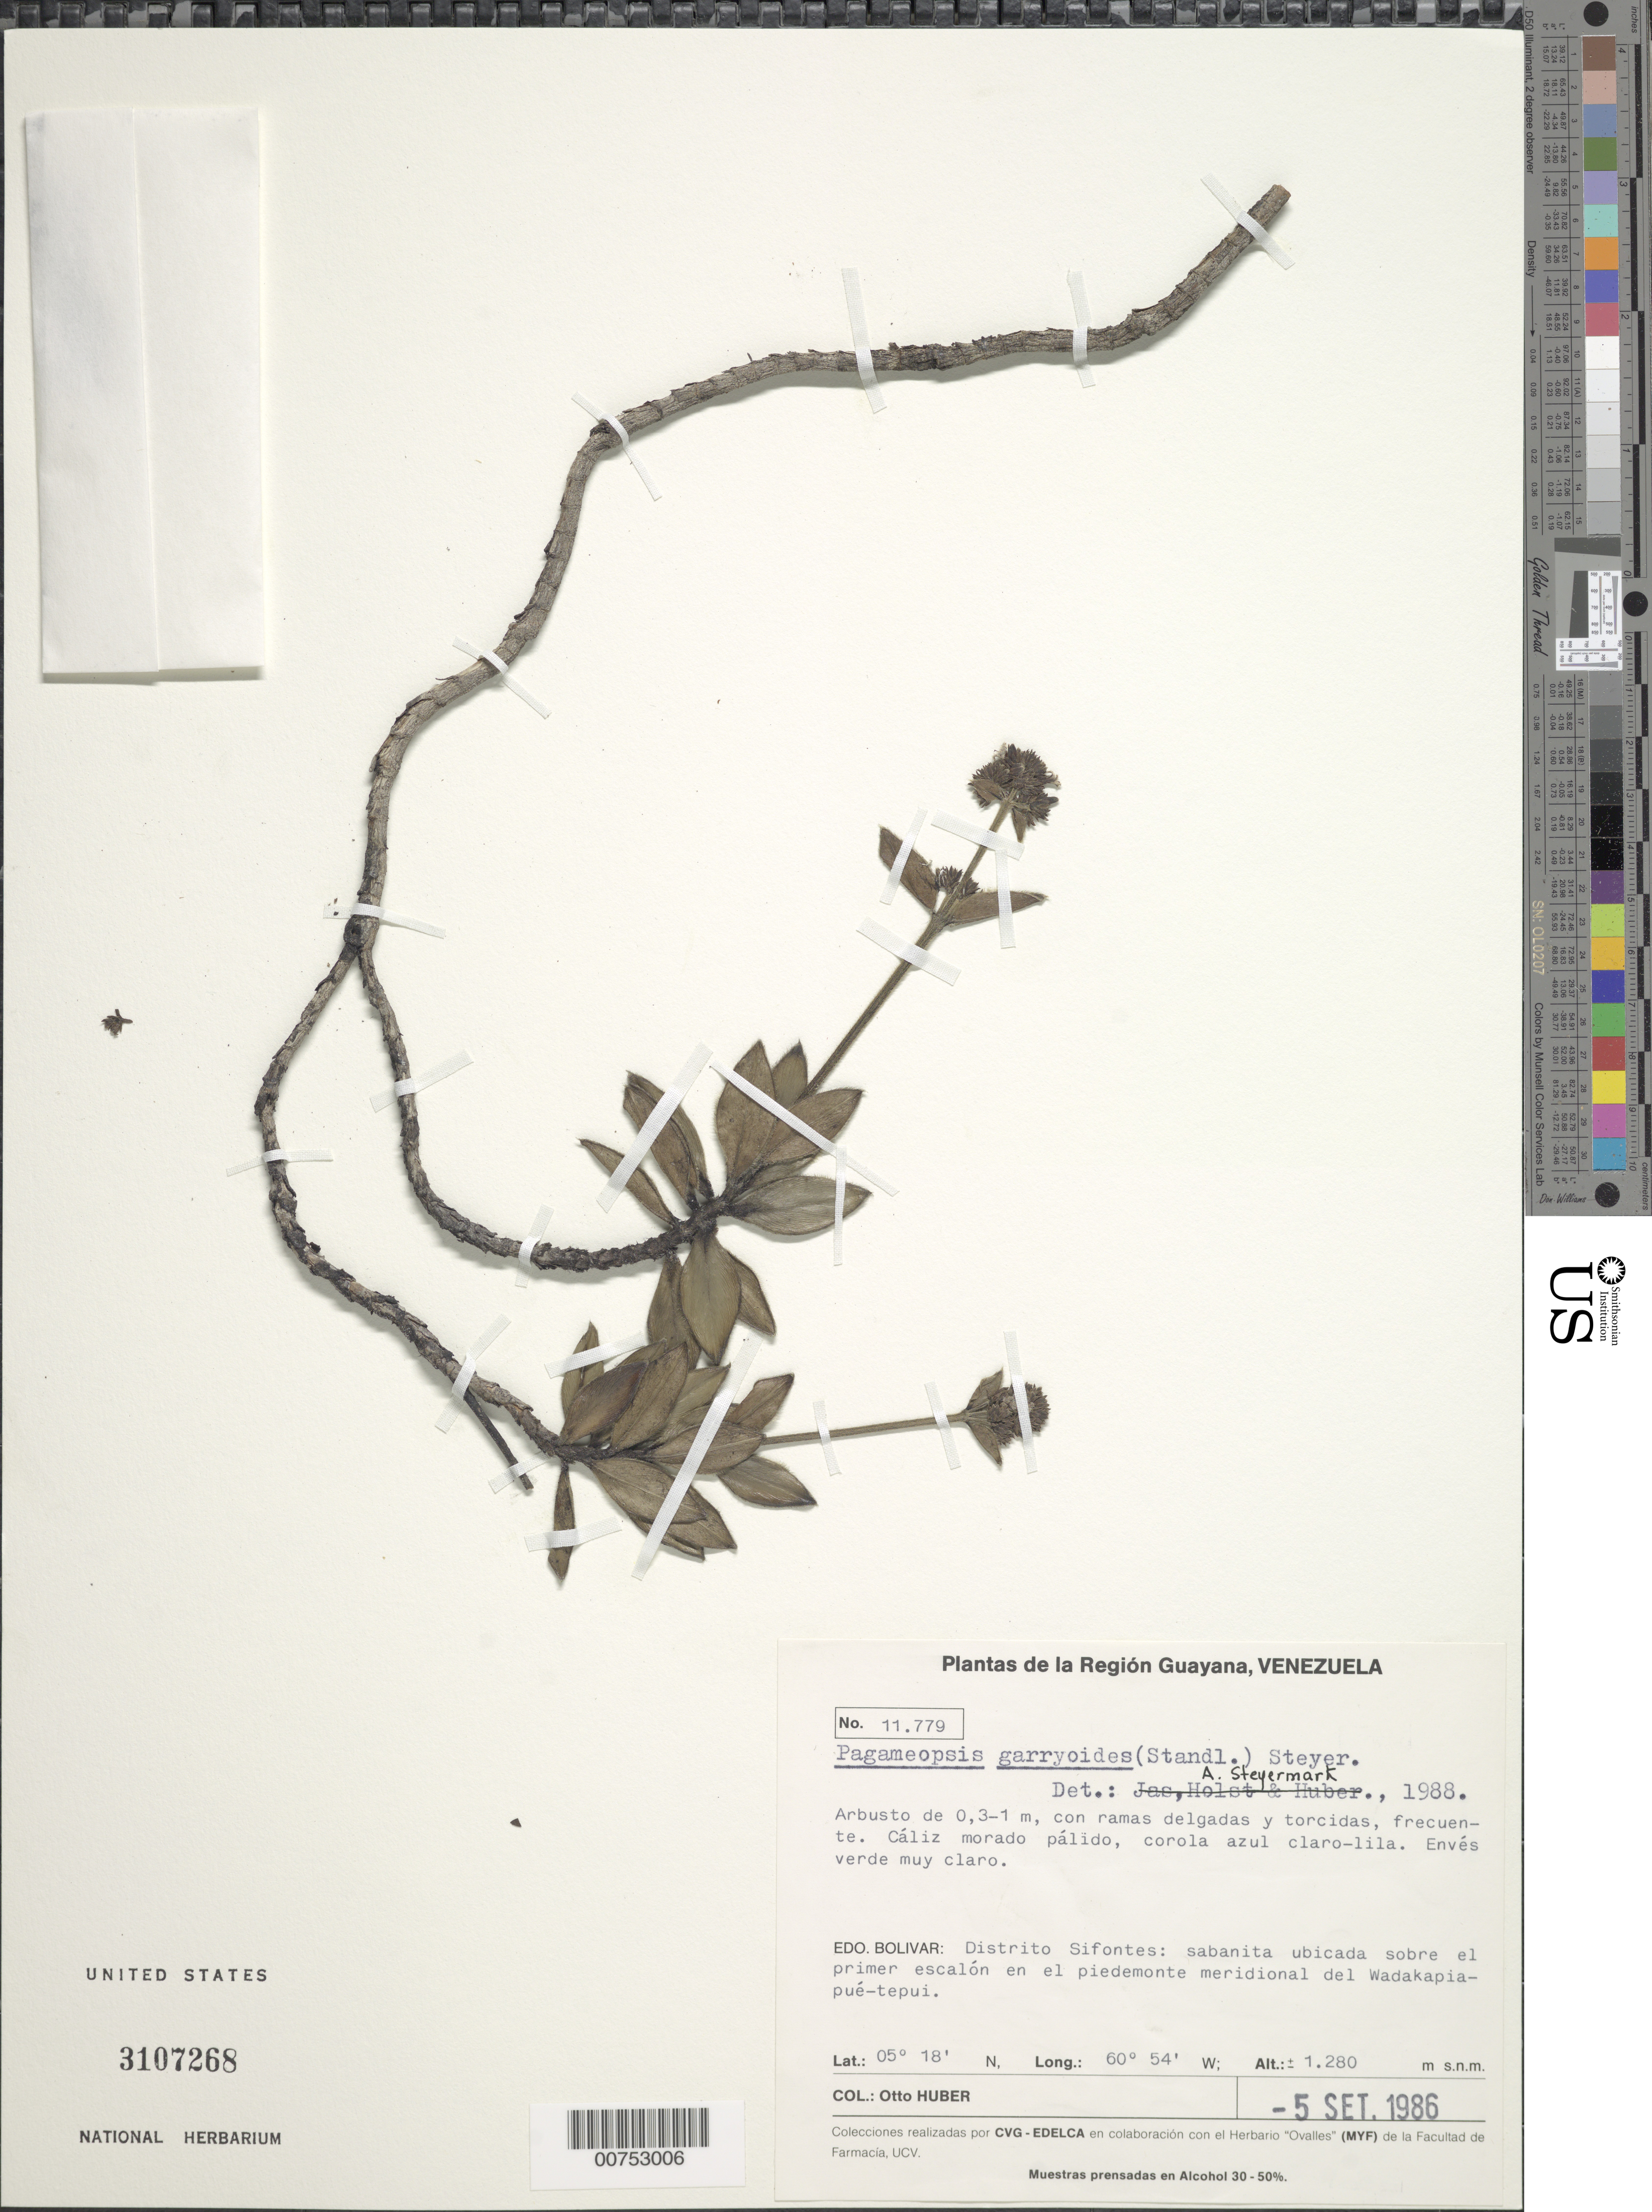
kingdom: Plantae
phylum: Tracheophyta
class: Magnoliopsida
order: Gentianales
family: Rubiaceae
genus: Pagameopsis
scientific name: Pagameopsis garryoides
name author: (Standl.) Steyerm.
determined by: Steyermark, Julian A., (VEN)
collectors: O. Huber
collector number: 11779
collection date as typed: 5-Sep-86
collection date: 1986-09-05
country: Venezuela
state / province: Bolívar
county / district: Sifontes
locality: Wadakapiapue-tepuí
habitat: Sabana ubicada sobre el primer escalon en el piedemonte meridional del tepui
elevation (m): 1280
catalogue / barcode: US 3107268